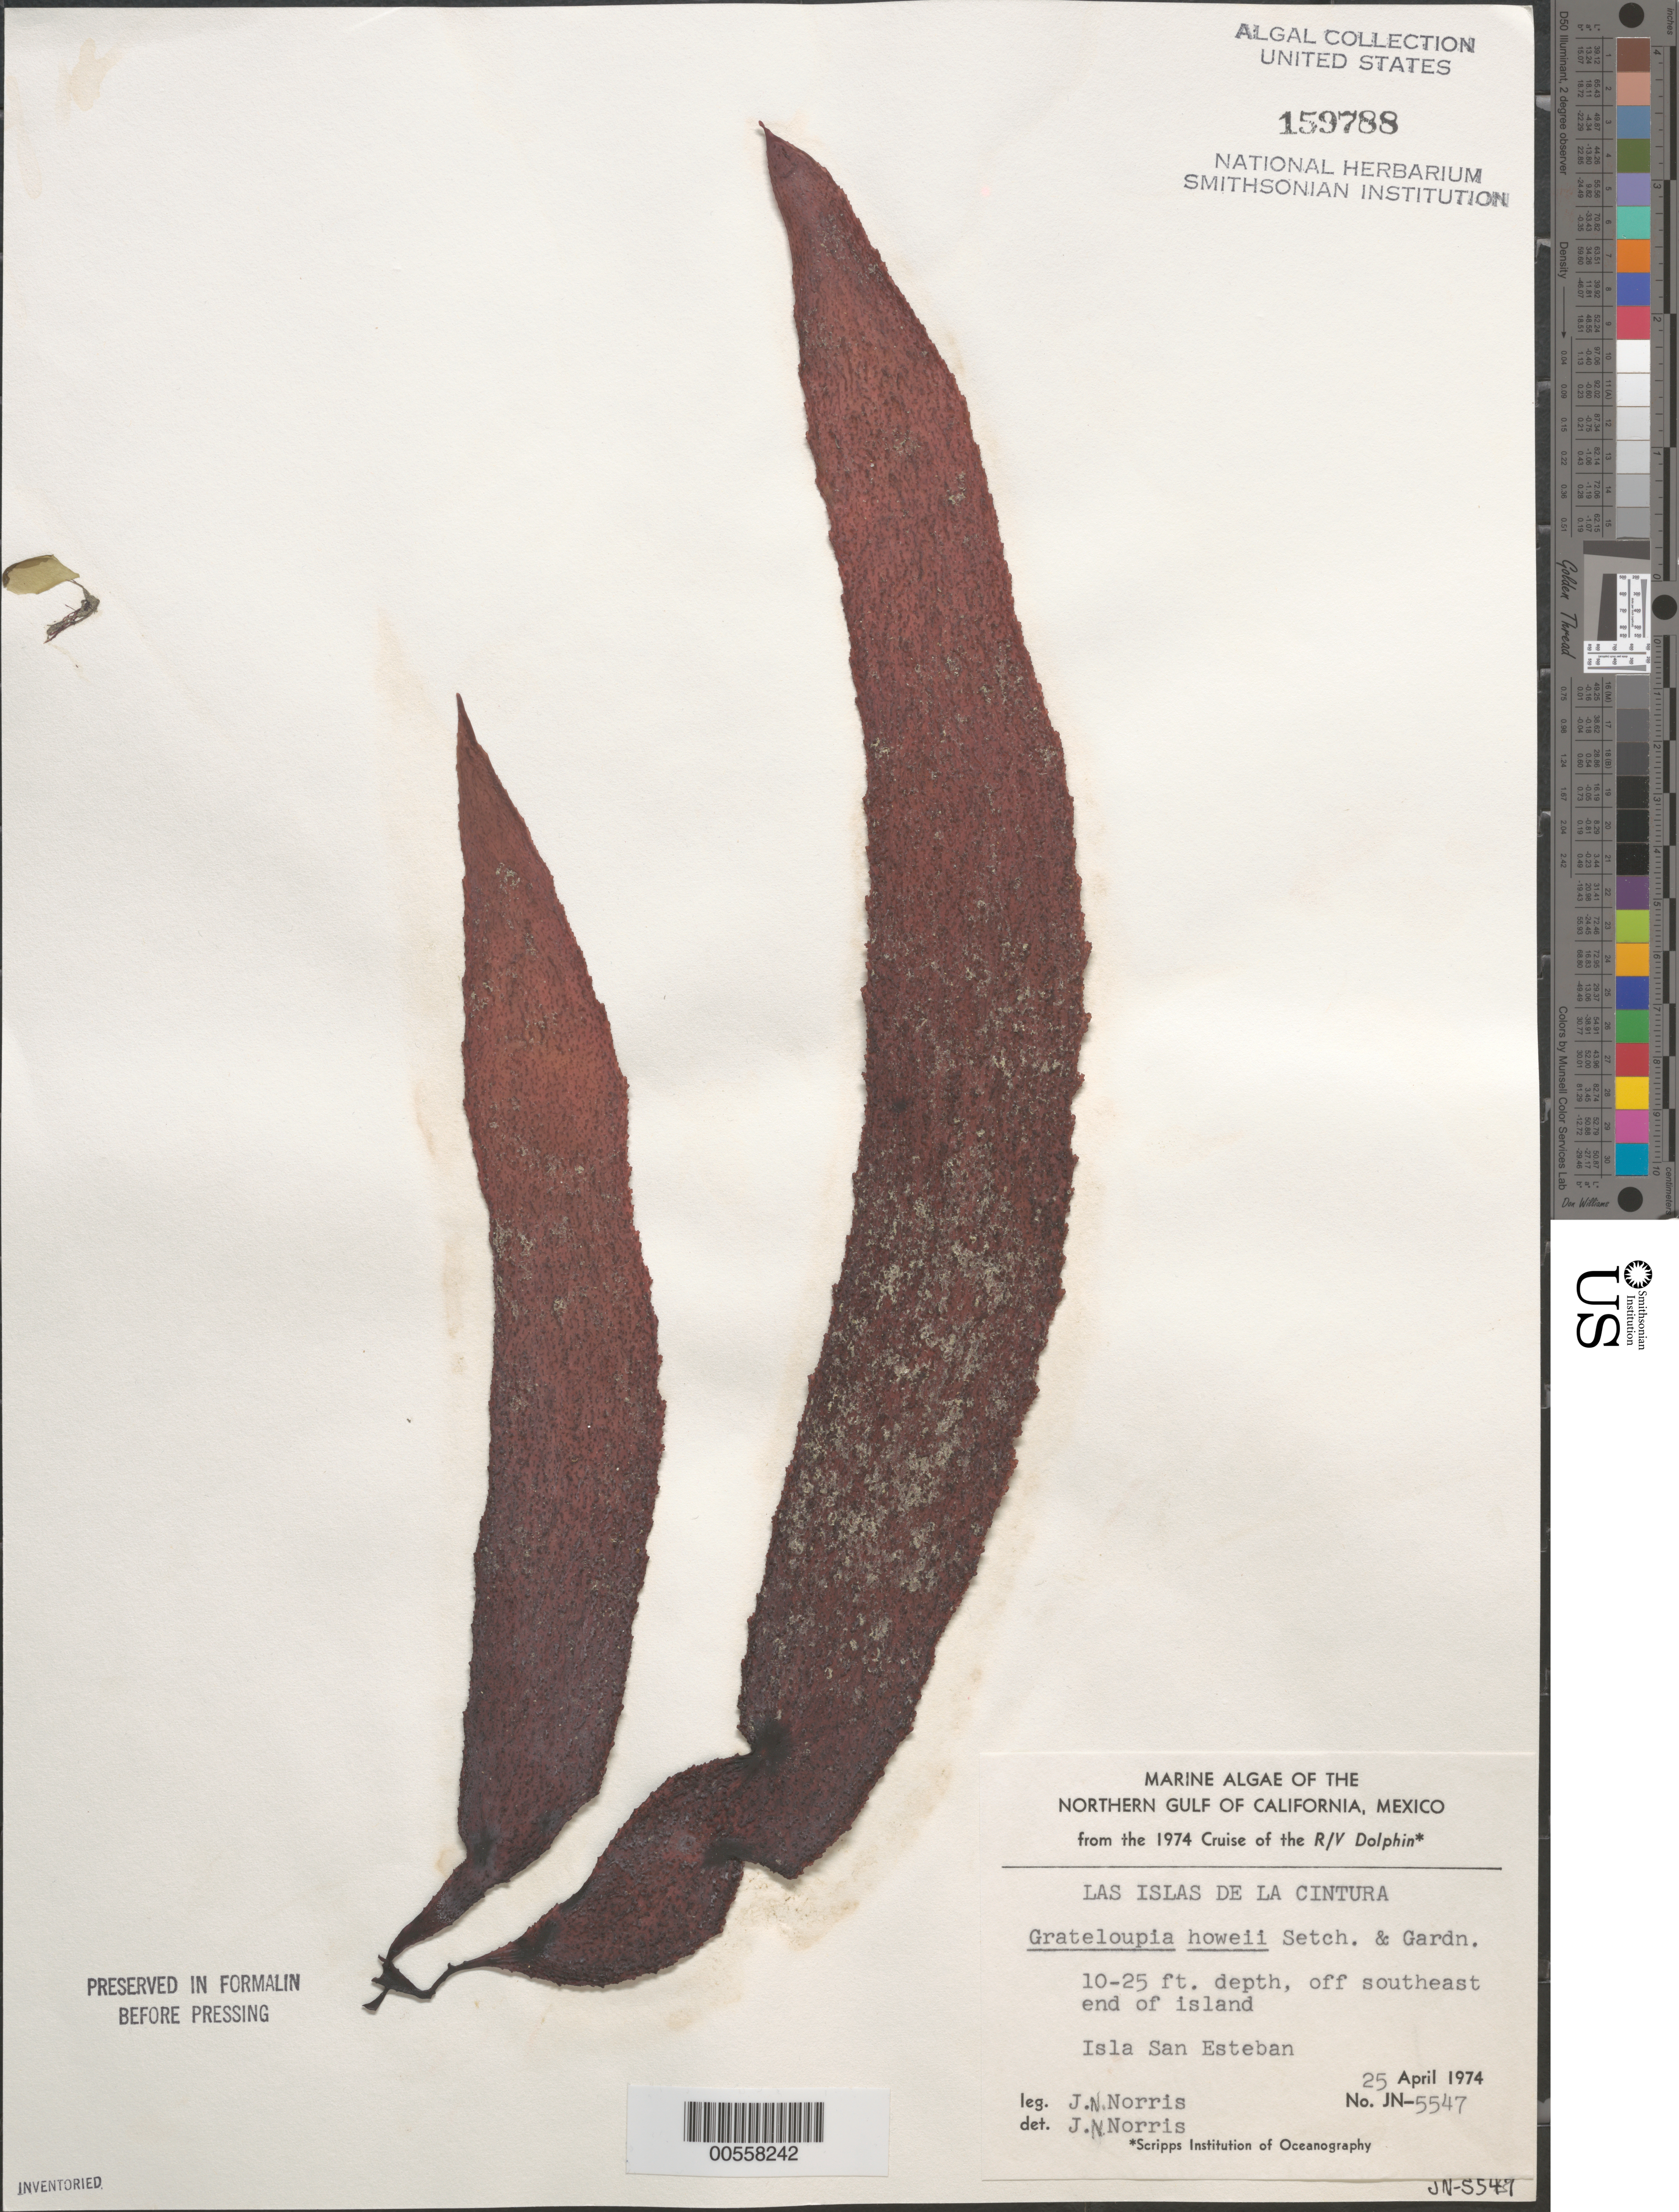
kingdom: Plantae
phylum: Rhodophyta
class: Florideophyceae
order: Halymeniales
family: Halymeniaceae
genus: Grateloupia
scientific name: Grateloupia howeii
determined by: Norris, James N.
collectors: J. N. Norris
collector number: JN-5547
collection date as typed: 25 Apr 1974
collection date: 1974-04-25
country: Mexico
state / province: Baja California Norte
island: Isla San Esteban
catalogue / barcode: US 159788